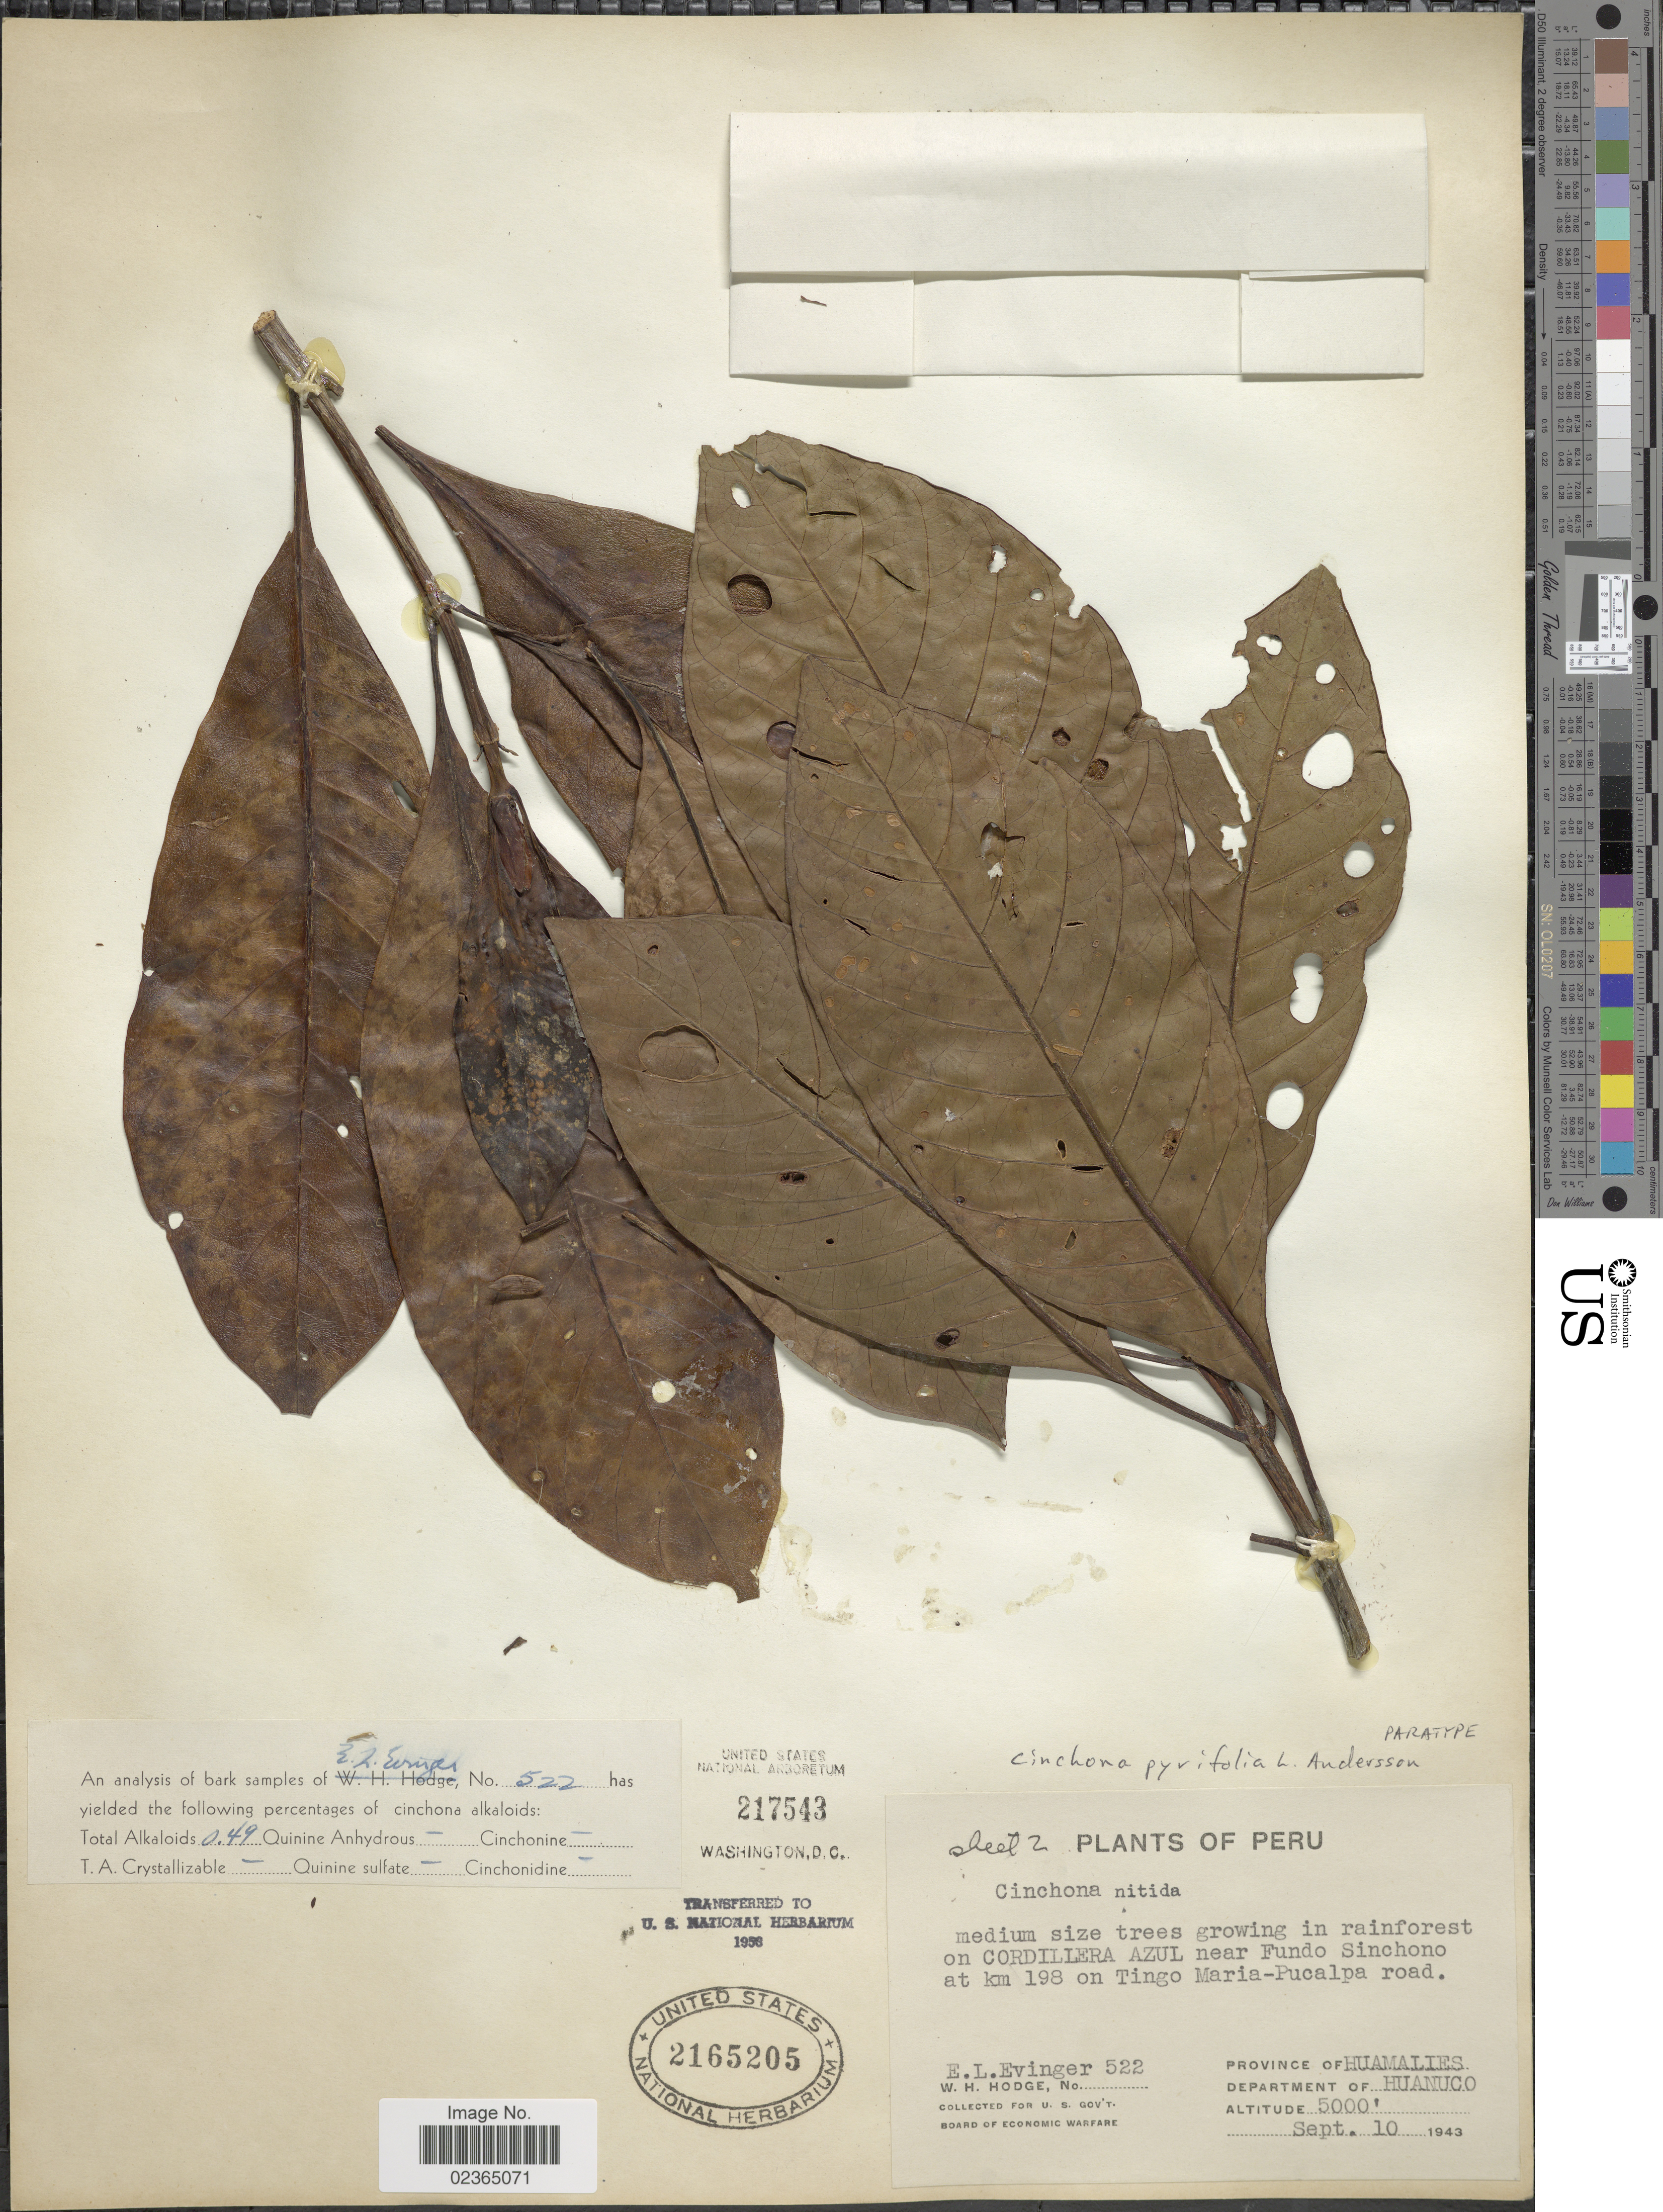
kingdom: Plantae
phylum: Tracheophyta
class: Magnoliopsida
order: Gentianales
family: Rubiaceae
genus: Cinchona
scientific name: Cinchona pyrifolia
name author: L. Andersson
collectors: E. Evinger & W. Hodge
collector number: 522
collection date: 1943-09-10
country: Peru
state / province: Huánuco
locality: Province of Huamalies. Cordillera Azul near Fundo Sinchono at km 198 on Tingo Maria-Pucallpa road.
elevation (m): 1524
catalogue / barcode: US 2165205